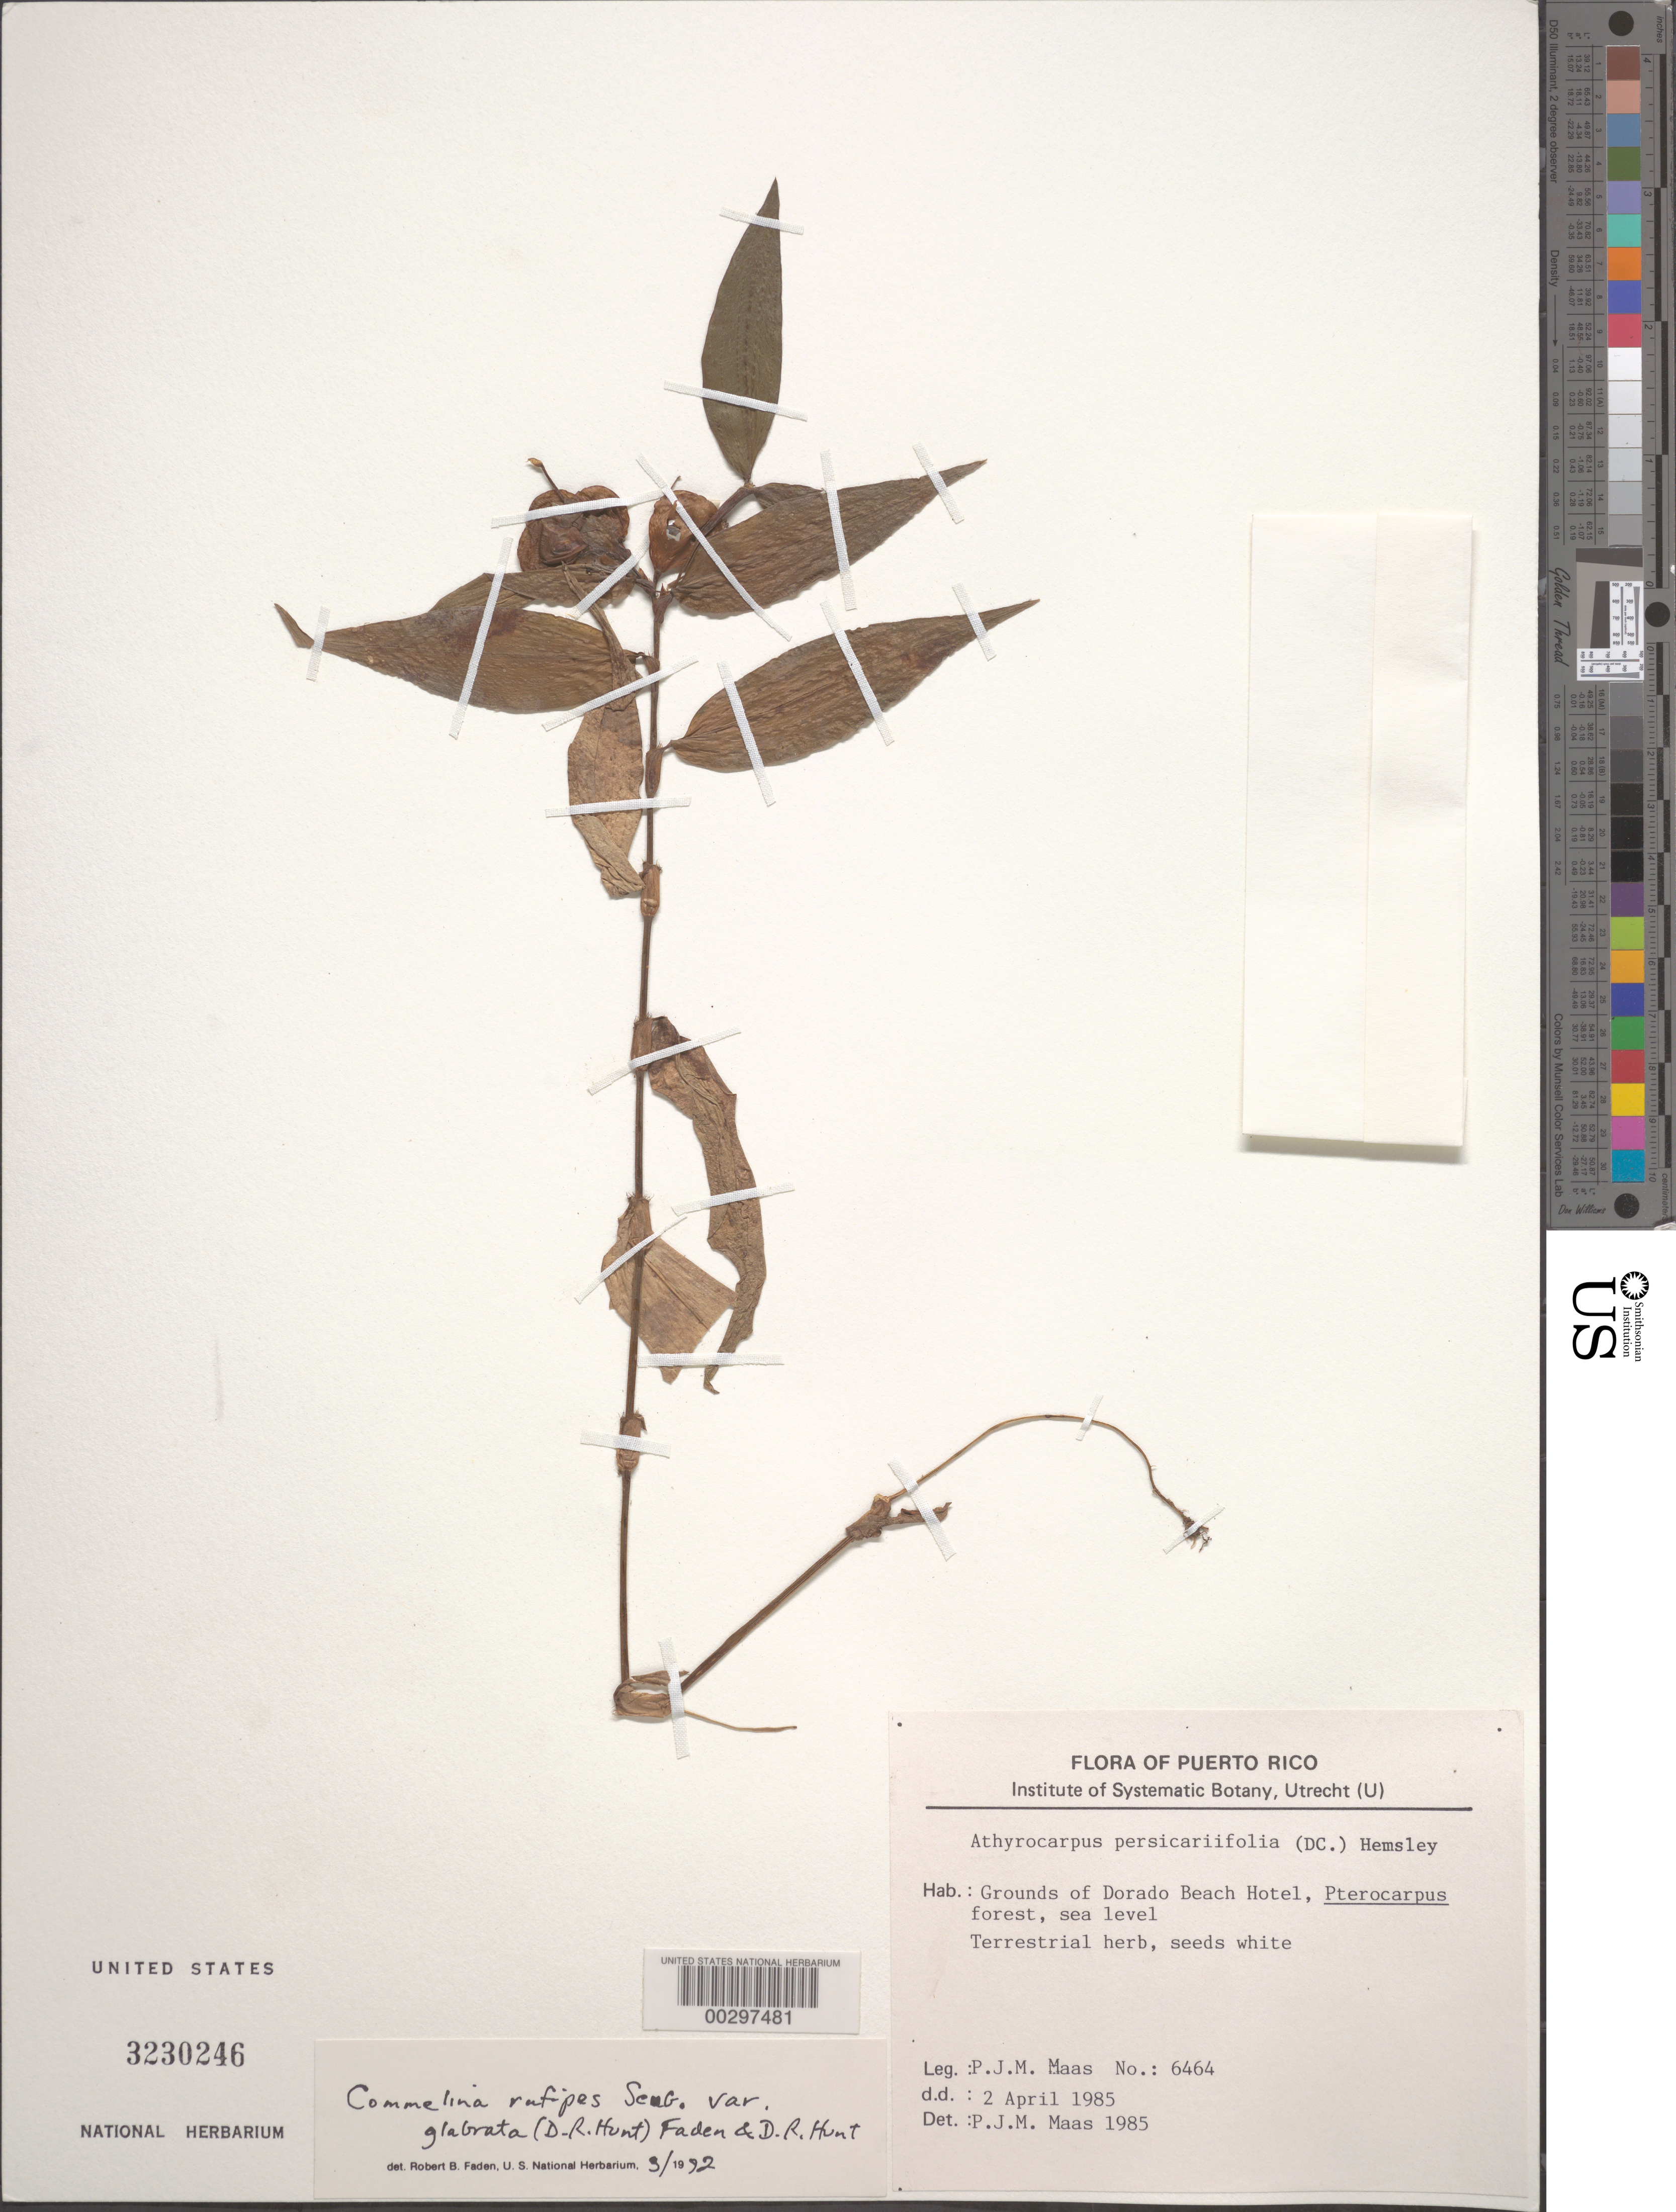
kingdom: Plantae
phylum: Tracheophyta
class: Liliopsida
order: Commelinales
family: Commelinaceae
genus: Commelina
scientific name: Commelina rufipes var. glabrata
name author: (D.R. Hunt) Faden & D.R. Hunt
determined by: Faden, Robert B., (US), Smithsonian Institution - National Museum of Natural History (UNITED STATES)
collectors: P. Maas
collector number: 6464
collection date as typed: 02 Apr 1985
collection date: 1985-04-02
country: Puerto Rico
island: Greater Antilles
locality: Dorado beach hotel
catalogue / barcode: US 3230246